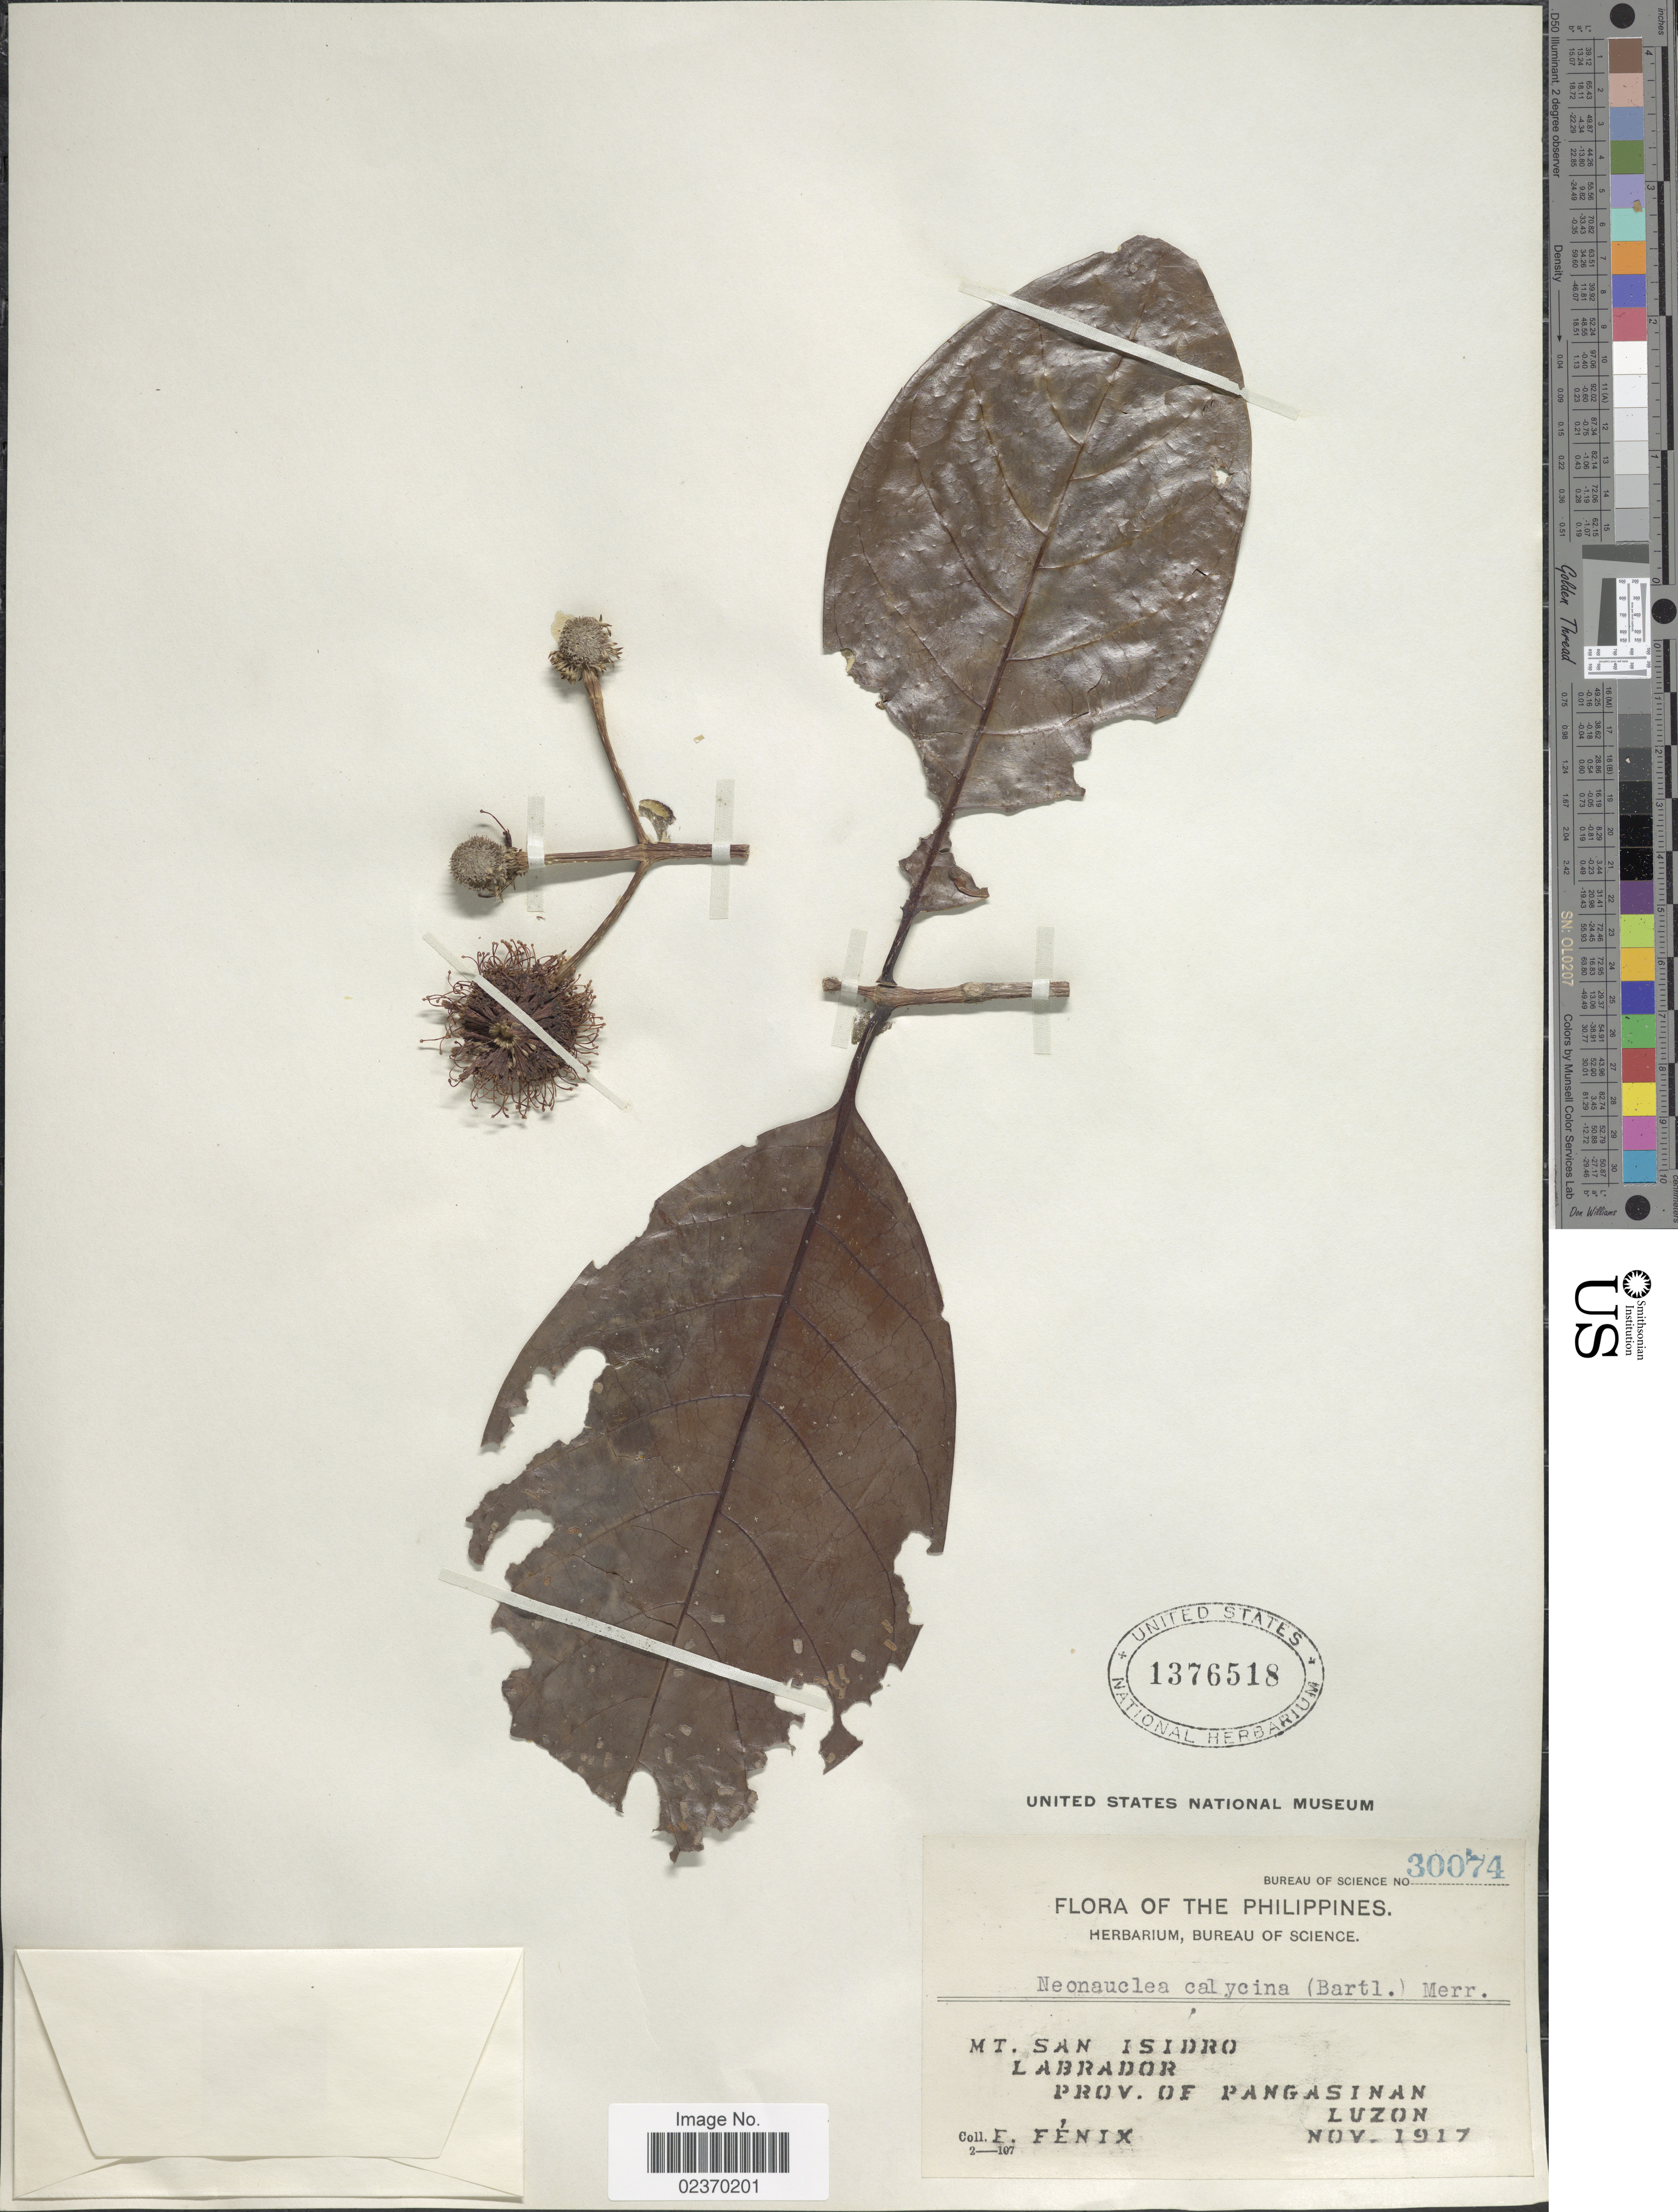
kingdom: Plantae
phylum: Tracheophyta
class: Magnoliopsida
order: Gentianales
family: Rubiaceae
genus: Neonauclea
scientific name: Neonauclea calycina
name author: (Bartl. ex DC.) Merr.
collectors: E. Fénix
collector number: Bureau of Science 30074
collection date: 1917-11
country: Philippines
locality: Mt San Isidoro, Labrador, Prov. of Pangasinan, Luzon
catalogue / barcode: US 1376518